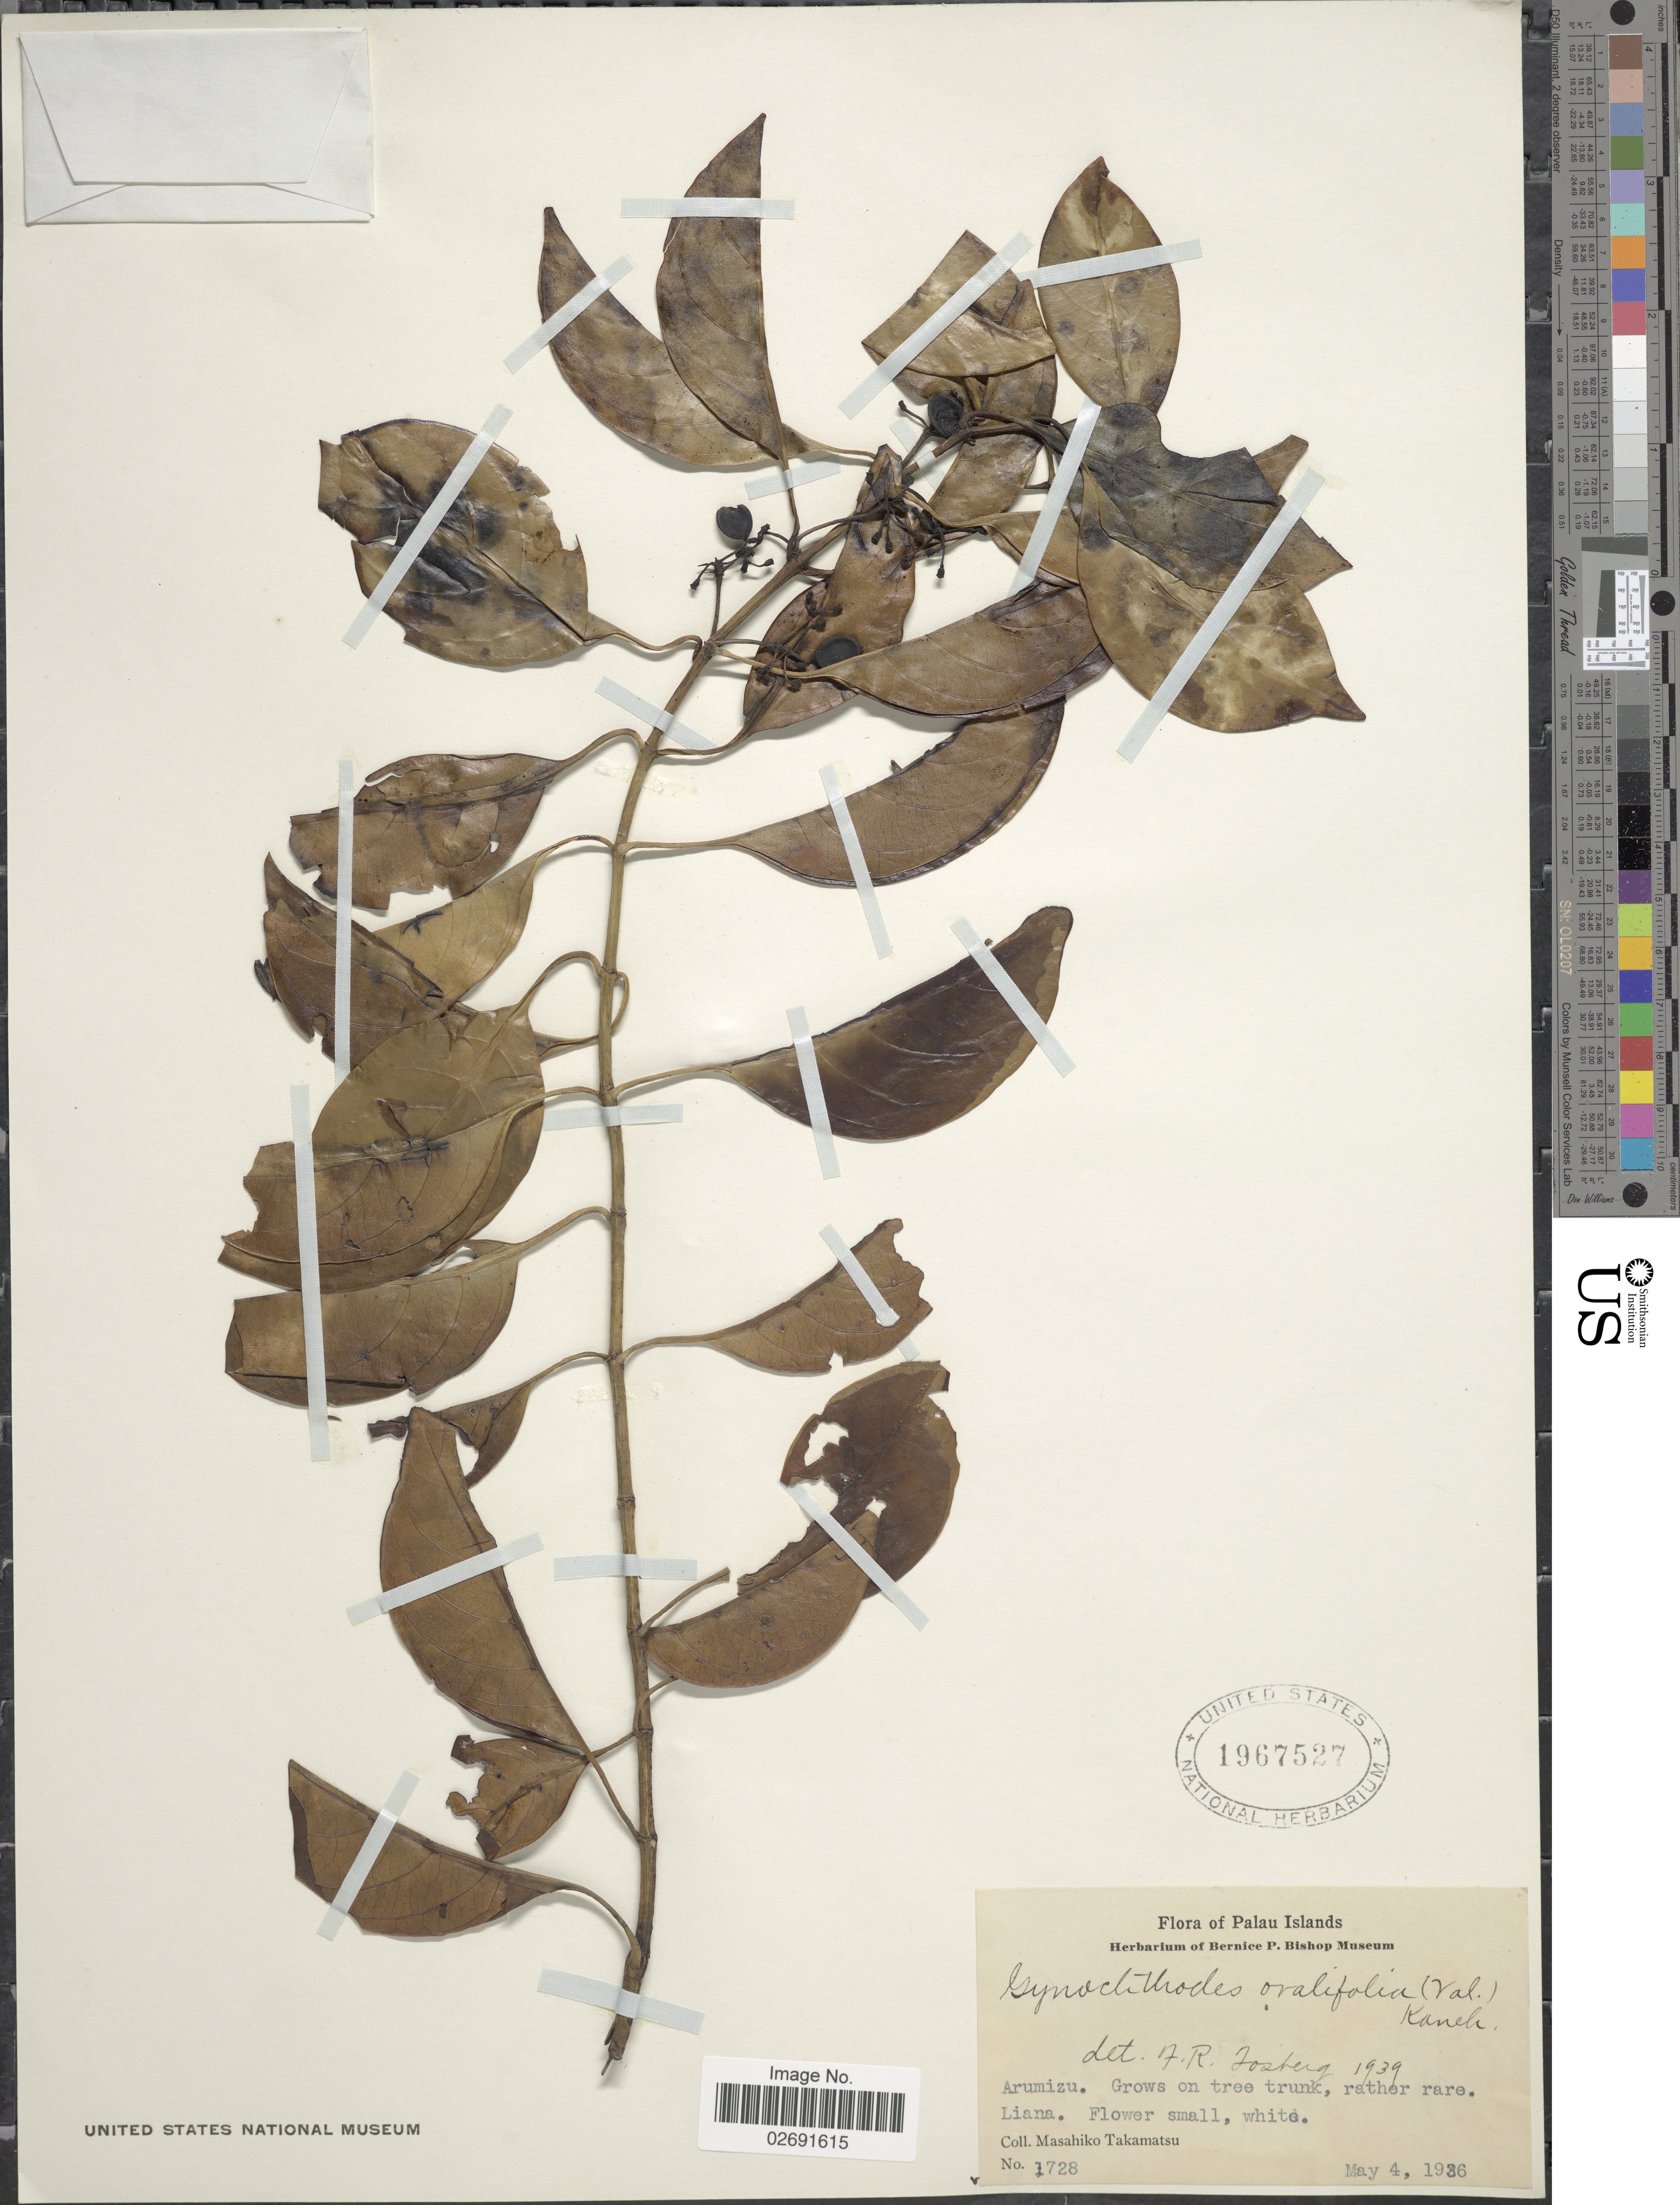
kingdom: Plantae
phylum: Tracheophyta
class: Magnoliopsida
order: Gentianales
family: Rubiaceae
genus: Gynochthodes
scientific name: Gynochthodes epiphytica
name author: (Rech. f.) A.C. Sm. & S.P. Darwin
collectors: M. Takamatsu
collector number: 1728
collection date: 1936-05-04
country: Palau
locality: Palau Islands, Arumizu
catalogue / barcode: US 1967527